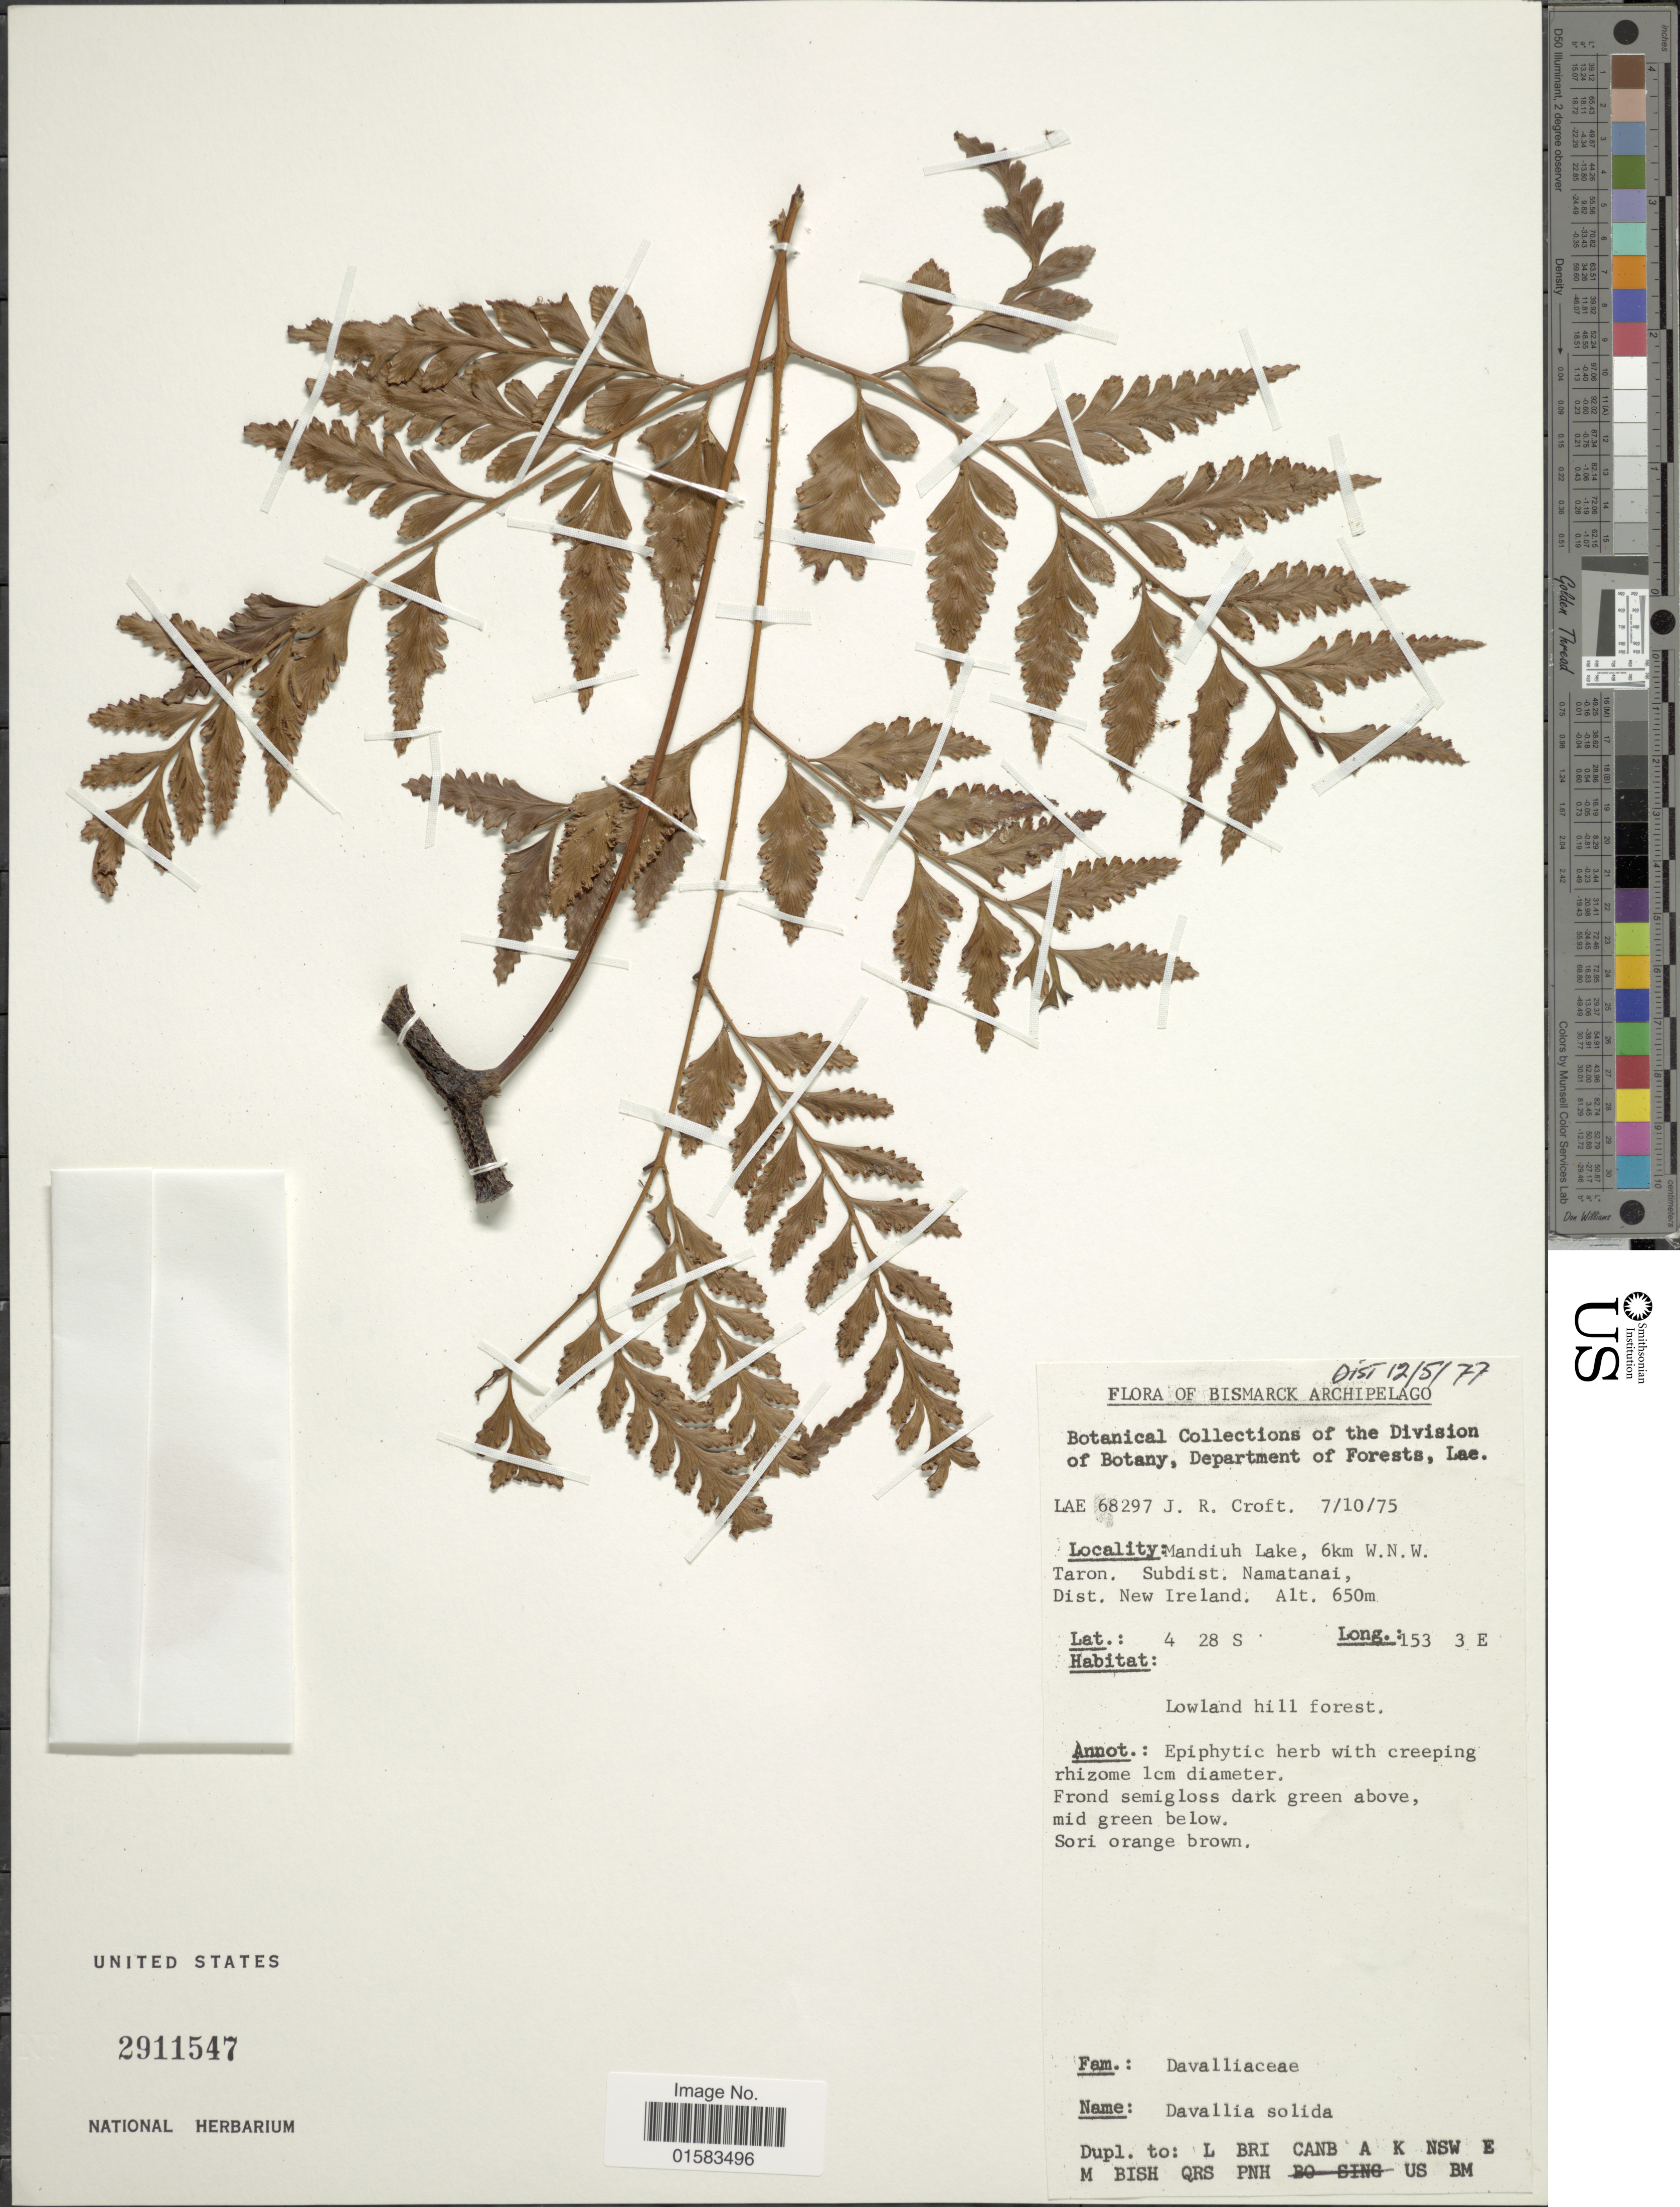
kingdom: Plantae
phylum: Tracheophyta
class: Polypodiopsida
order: Polypodiales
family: Davalliaceae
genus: Davallia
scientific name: Davallia solida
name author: (G. Forst.) Sw.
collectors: J. R. Croft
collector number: LAE 68297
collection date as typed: Transcribed d/m/y: 7/10/75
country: Papua New Guinea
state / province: New Ireland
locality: Mandiuh Lake, 6 km W.N.W., Taron, Subdist Namatanai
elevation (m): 650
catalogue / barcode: US 2911547